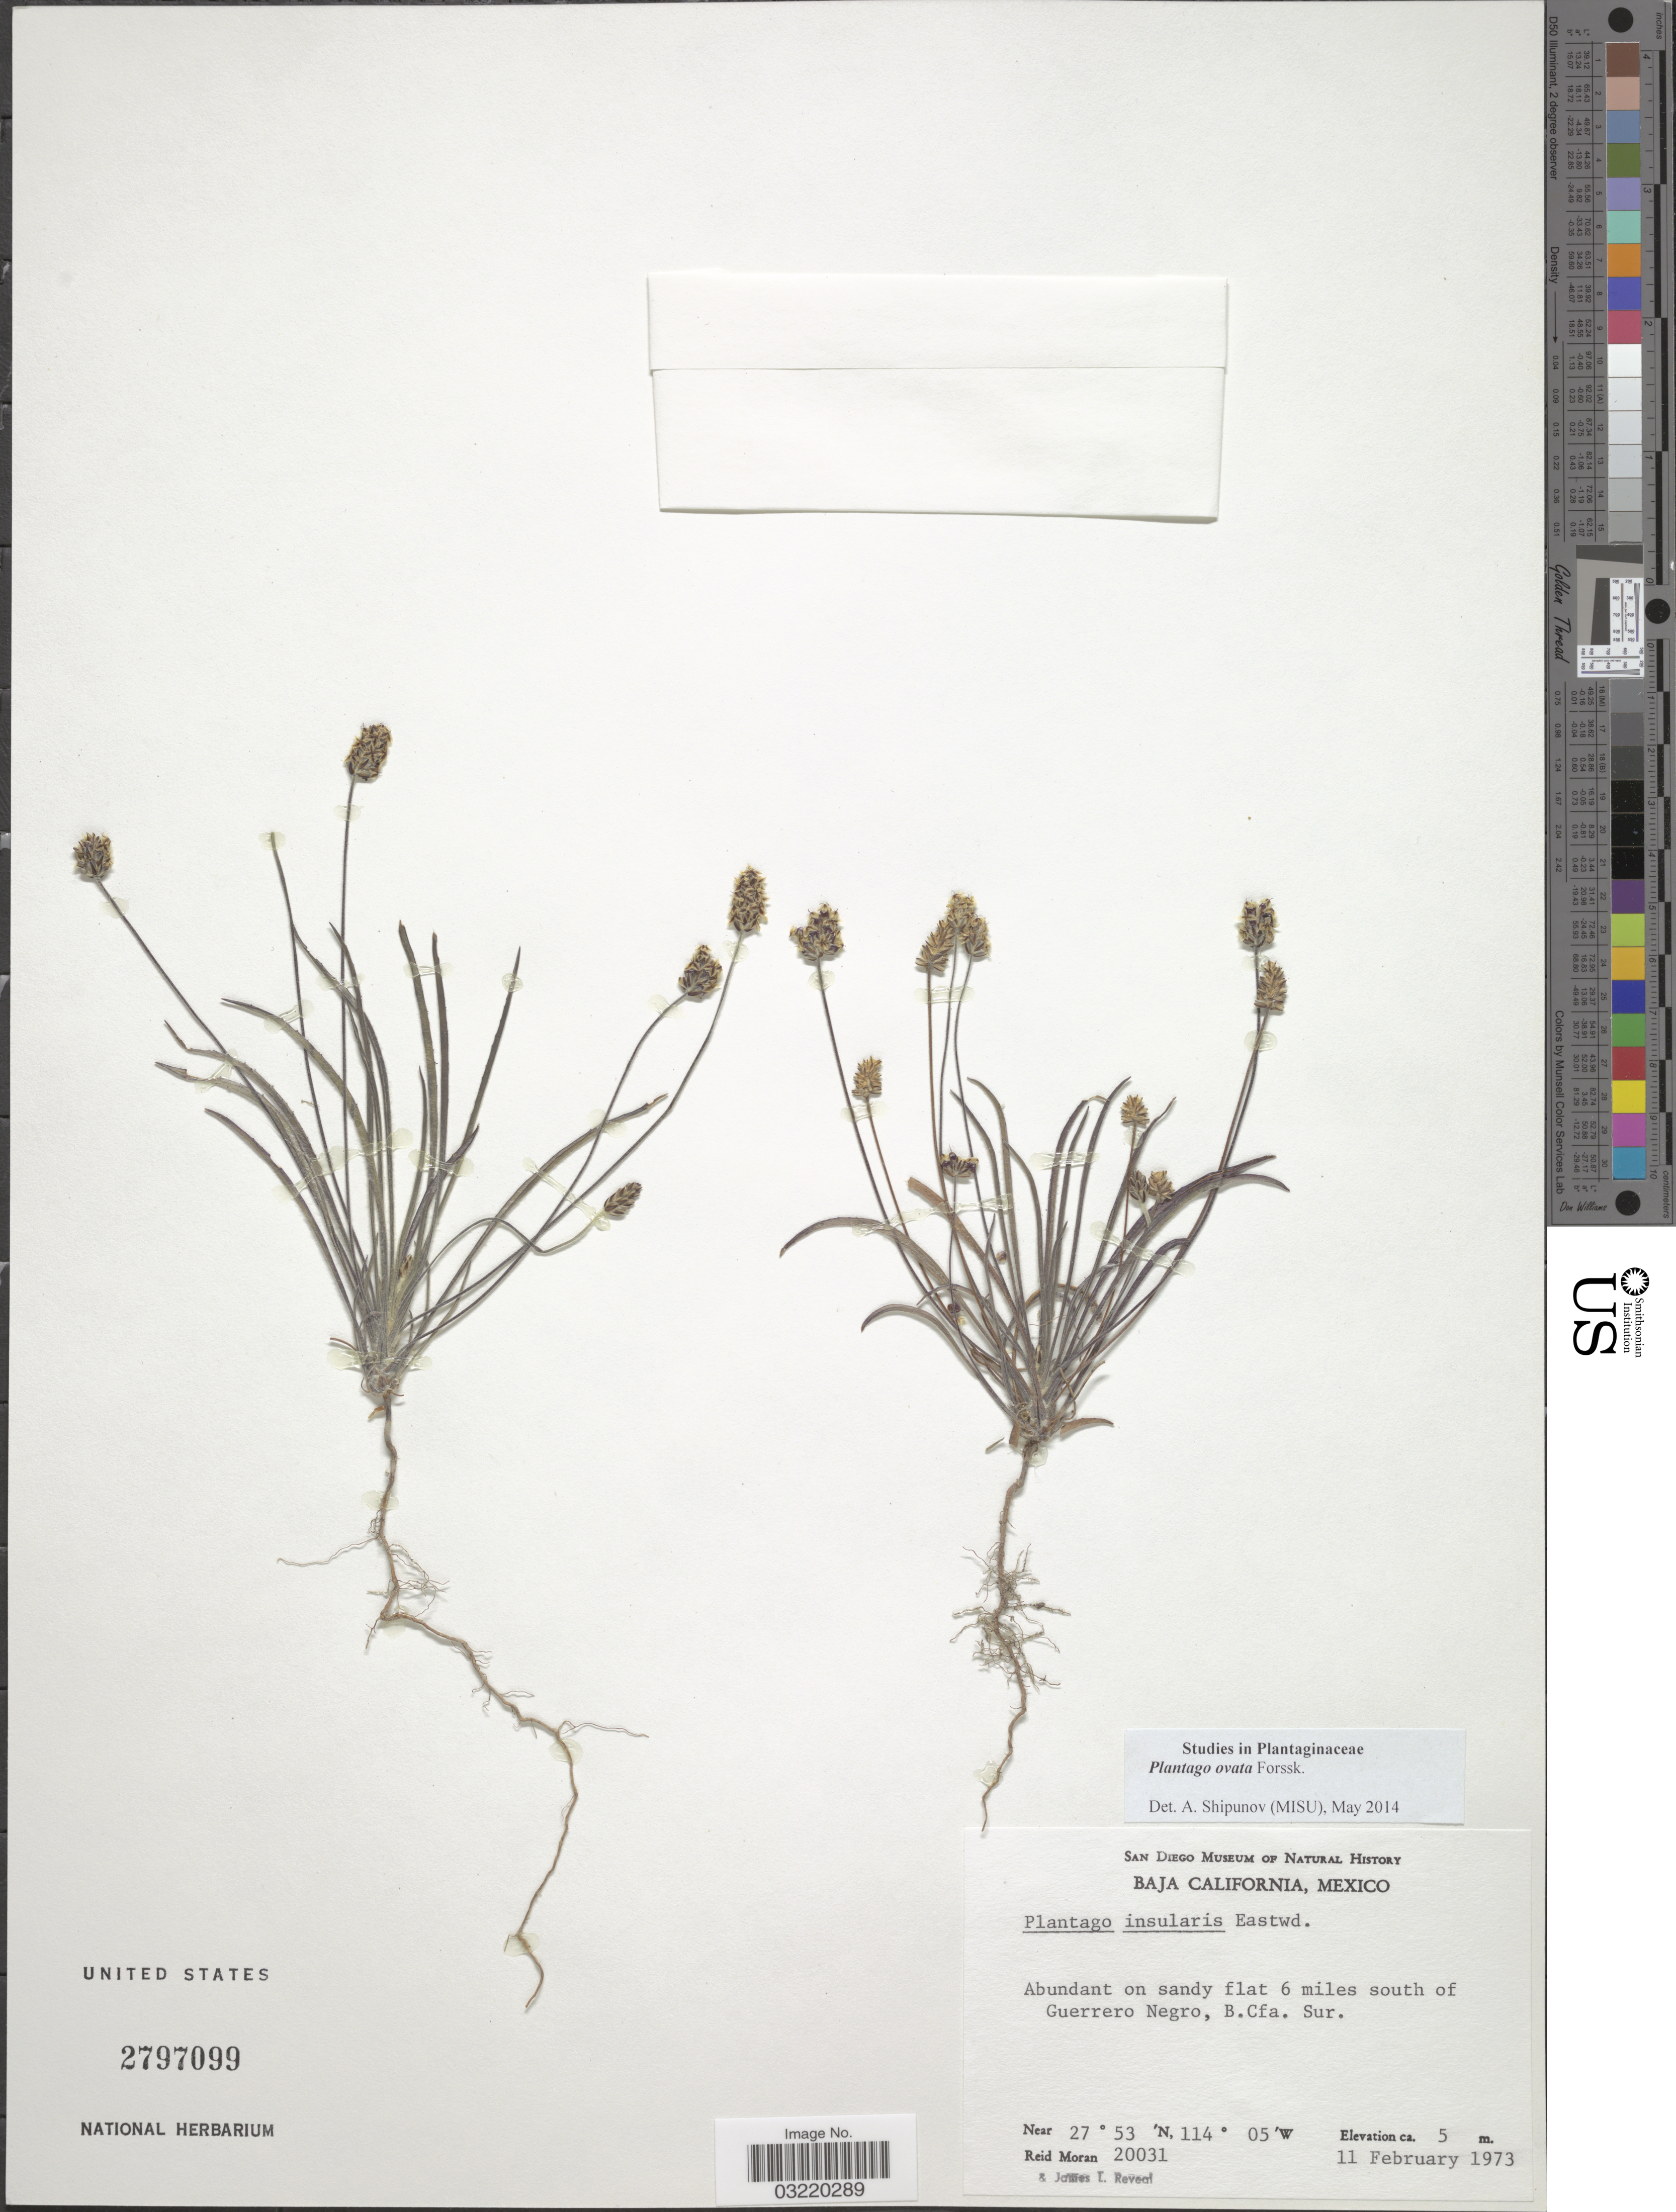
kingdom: Plantae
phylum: Tracheophyta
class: Magnoliopsida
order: Lamiales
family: Plantaginaceae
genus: Plantago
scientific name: Plantago ovata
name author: Forssk.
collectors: R. Moran & J. L. Reveal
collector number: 20031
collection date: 1973-02-11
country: Mexico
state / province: Baja California Sur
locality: Baja California. 6 miles south of Guerrero Negro, B. Cfa. Sur.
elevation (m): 5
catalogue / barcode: US 2797099